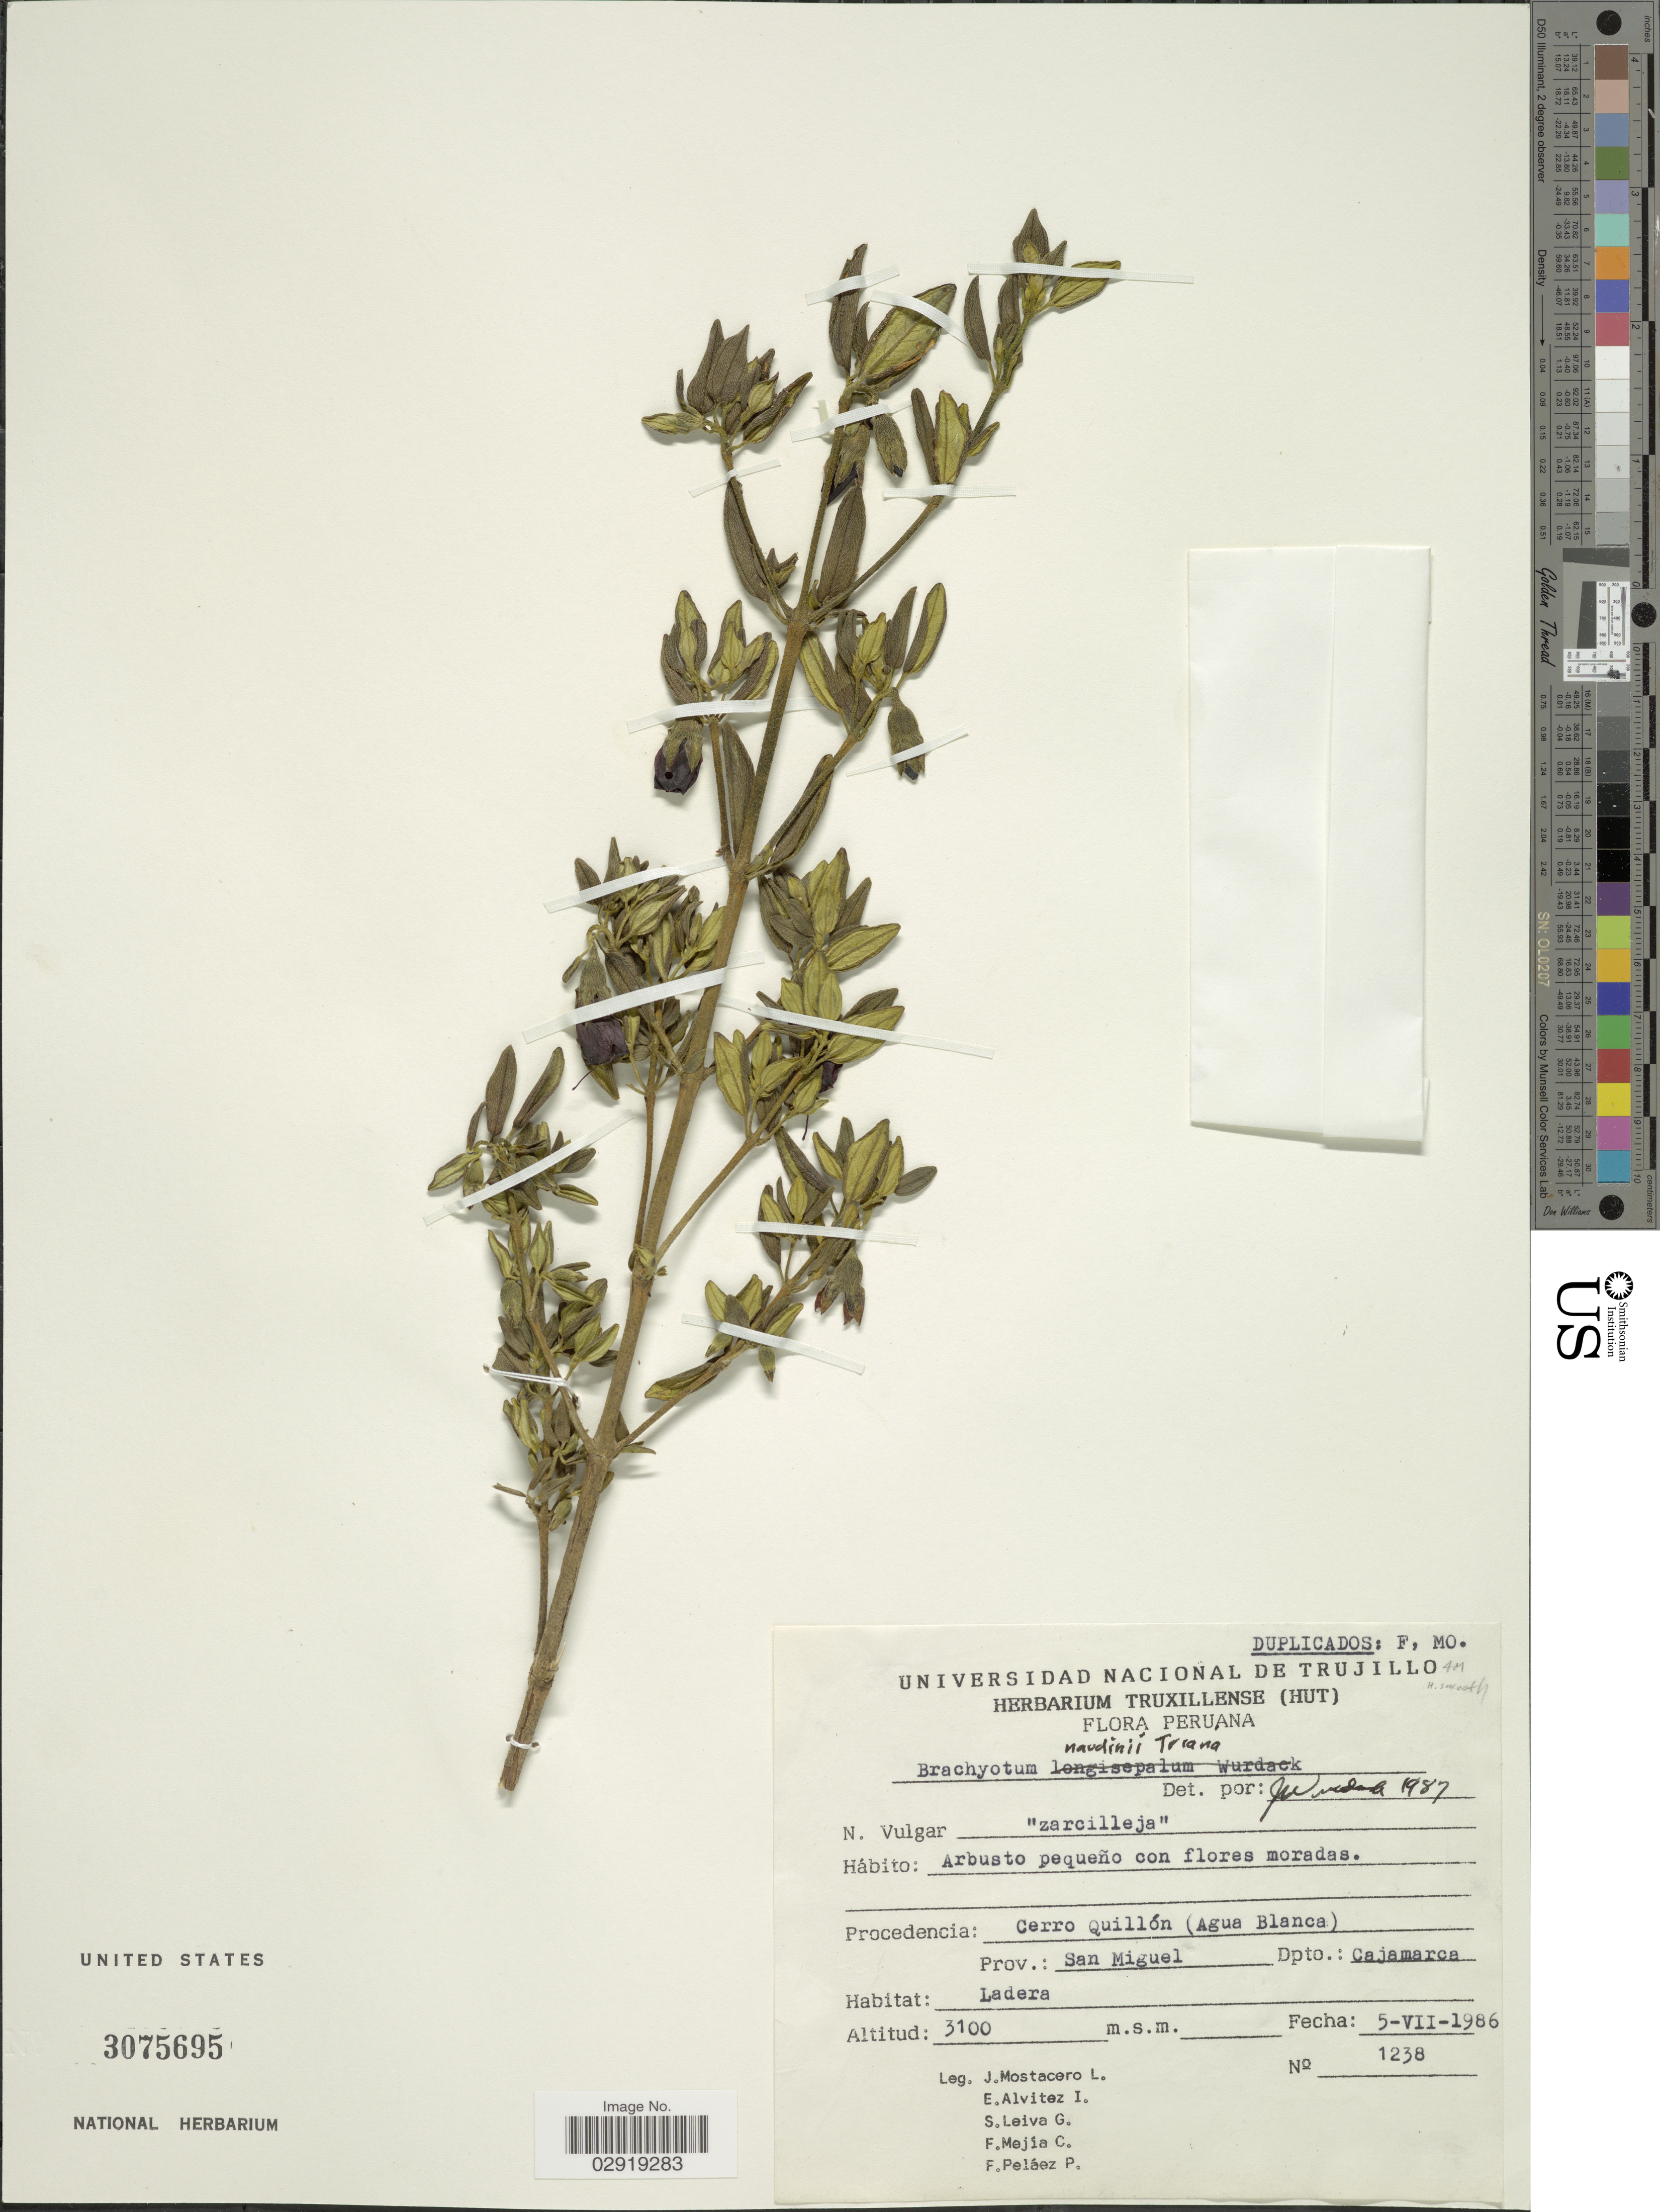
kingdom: Plantae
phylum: Tracheophyta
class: Magnoliopsida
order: Myrtales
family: Melastomataceae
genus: Brachyotum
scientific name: Brachyotum naudinii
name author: Triana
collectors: J. Mostacero L., E. Alvitez I., S. Leiva G., F. Mejia C. & F. Pelaez P.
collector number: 1238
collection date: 1986-07-05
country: Peru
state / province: Cajamarca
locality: Procedencia: Cerro Quillón (Agua Blanca). Prov.: San Miguel Dpto.: Cajamarca.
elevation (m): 3100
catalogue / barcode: US 3075695